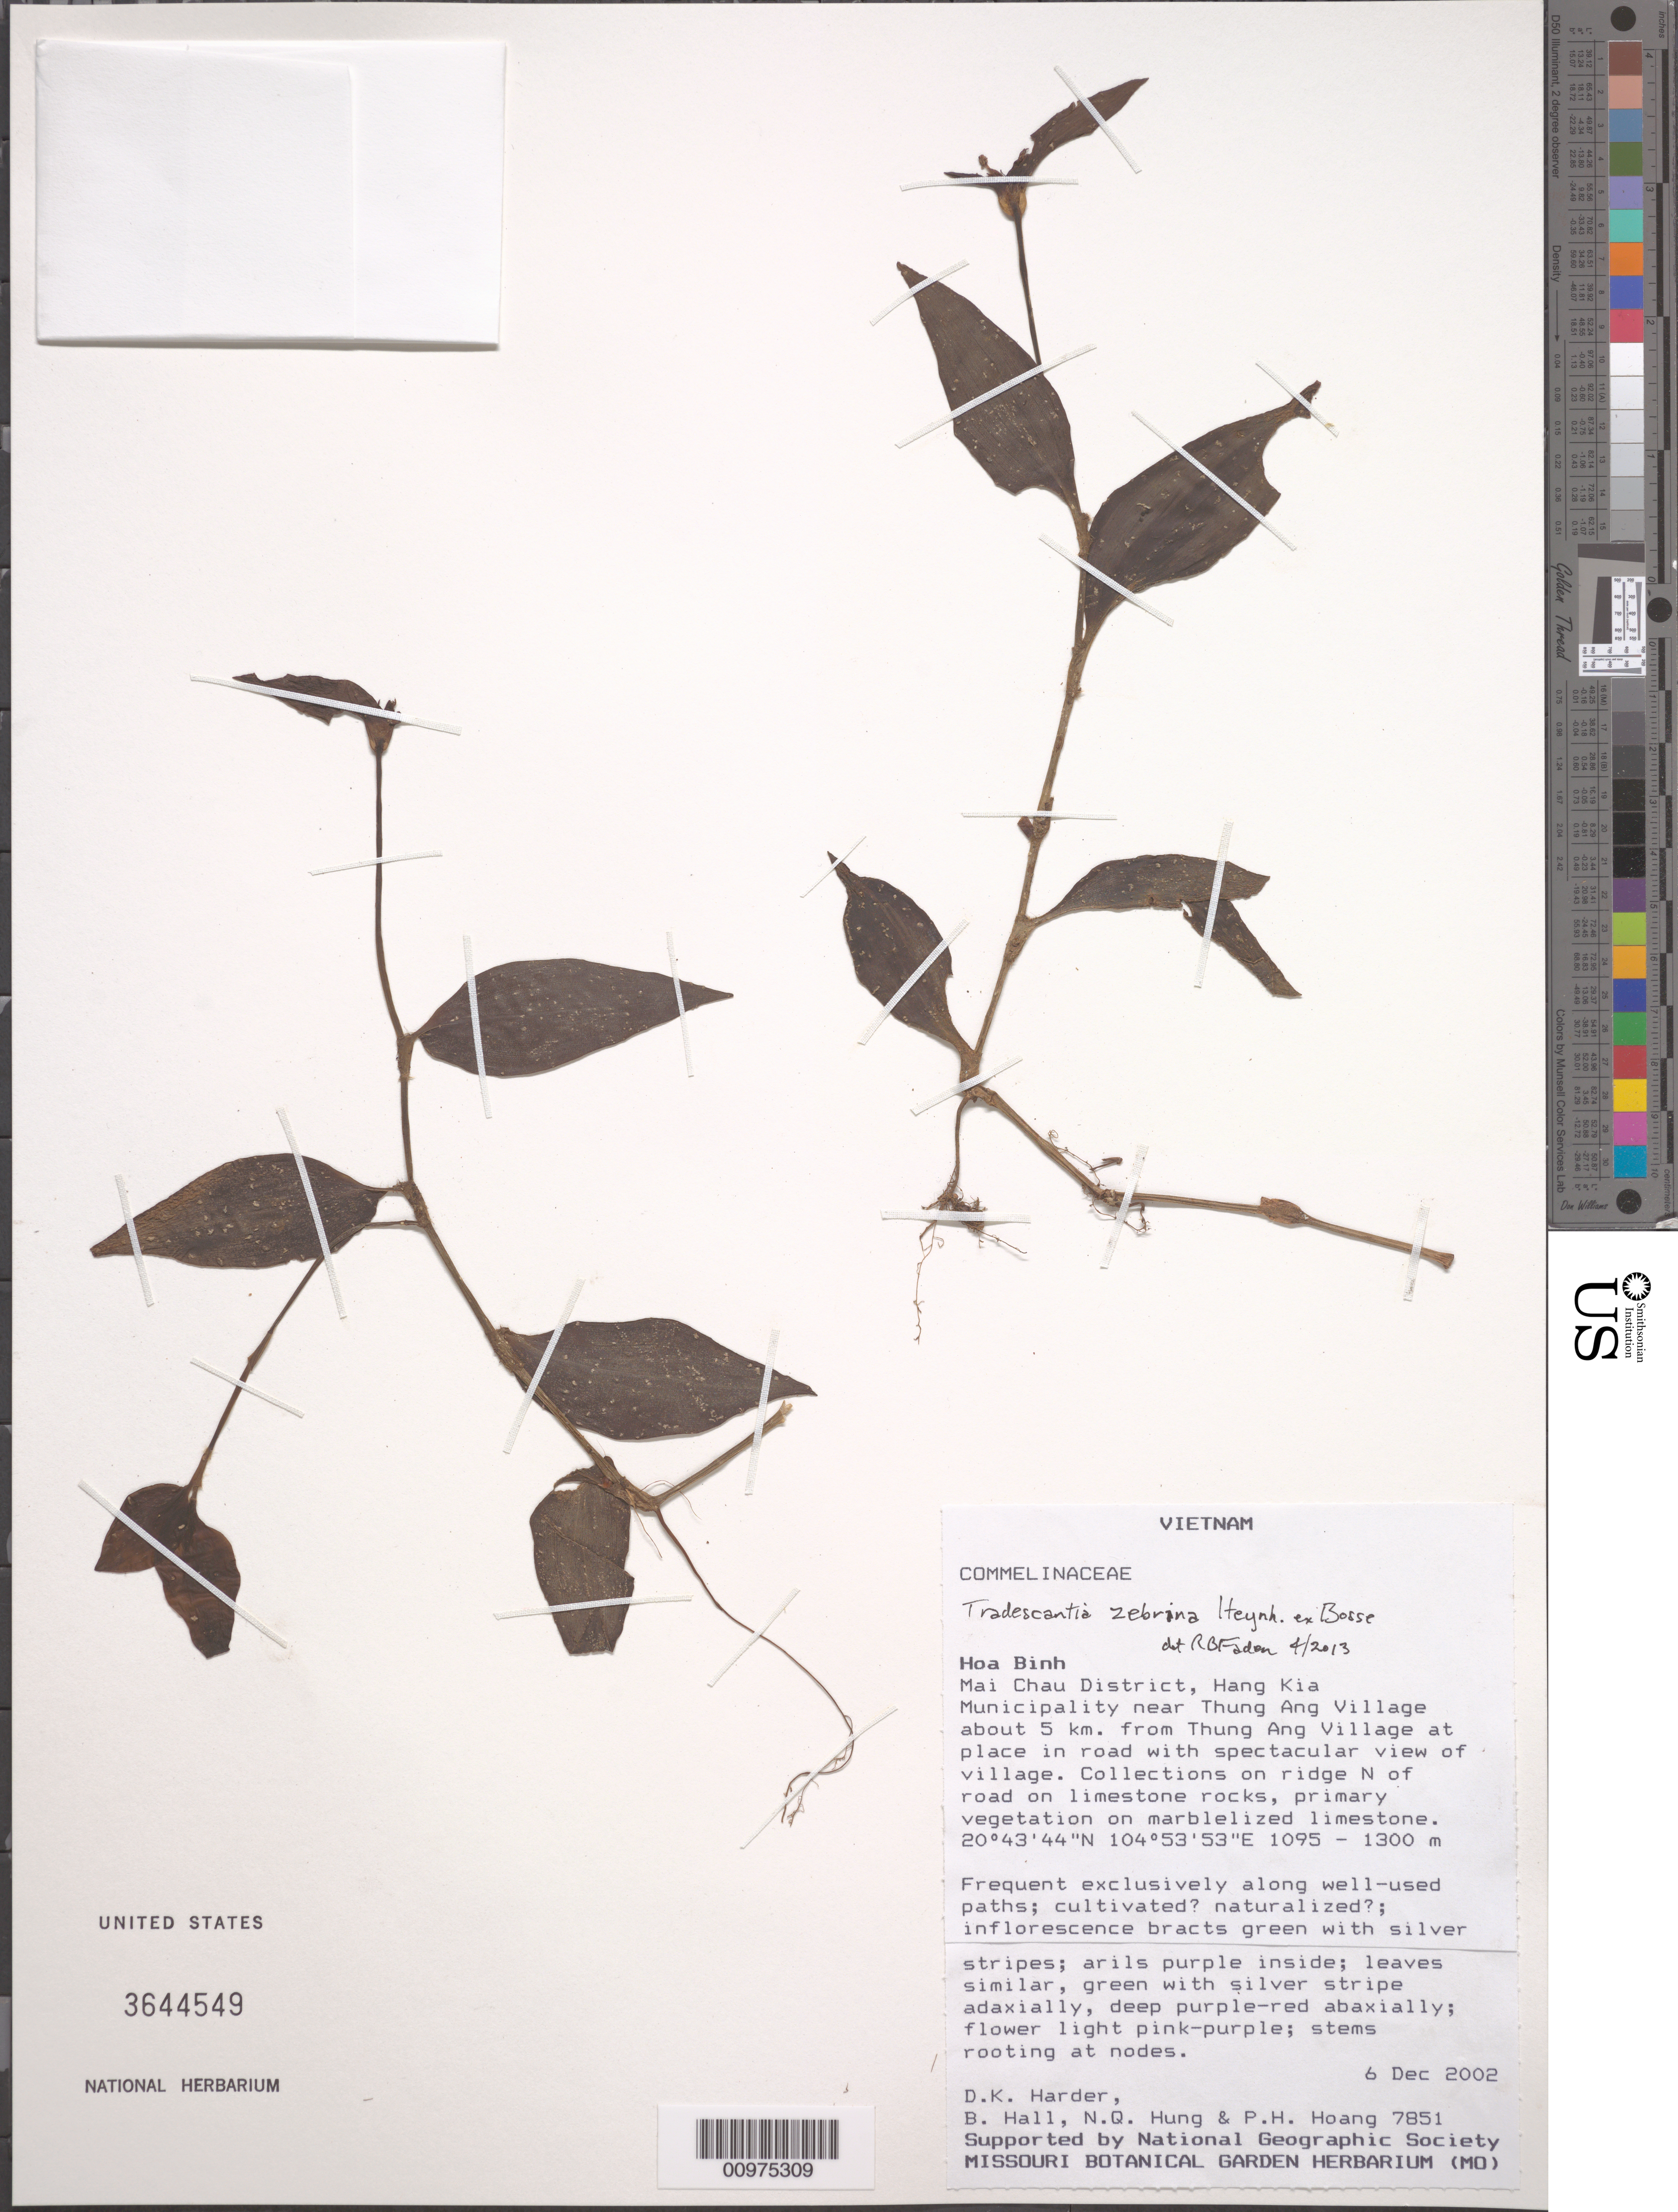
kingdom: Plantae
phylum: Tracheophyta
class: Liliopsida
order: Commelinales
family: Commelinaceae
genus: Tradescantia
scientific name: Tradescantia zebrina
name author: Bosse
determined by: Faden, Robert B., (US), Smithsonian Institution - National Museum of Natural History (UNITED STATES)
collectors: D. Harder et al.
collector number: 7851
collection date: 2002-12-06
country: Vietnam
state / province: Hoa Binh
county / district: Mai Chau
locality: near Thung Ang village about 5 km from Thung Ang Village at place in road with spectacular view of village.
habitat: Collections on ridge N or road on limestone rocks, primary vegetation on marbelized limestone.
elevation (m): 1095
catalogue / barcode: US 3644549